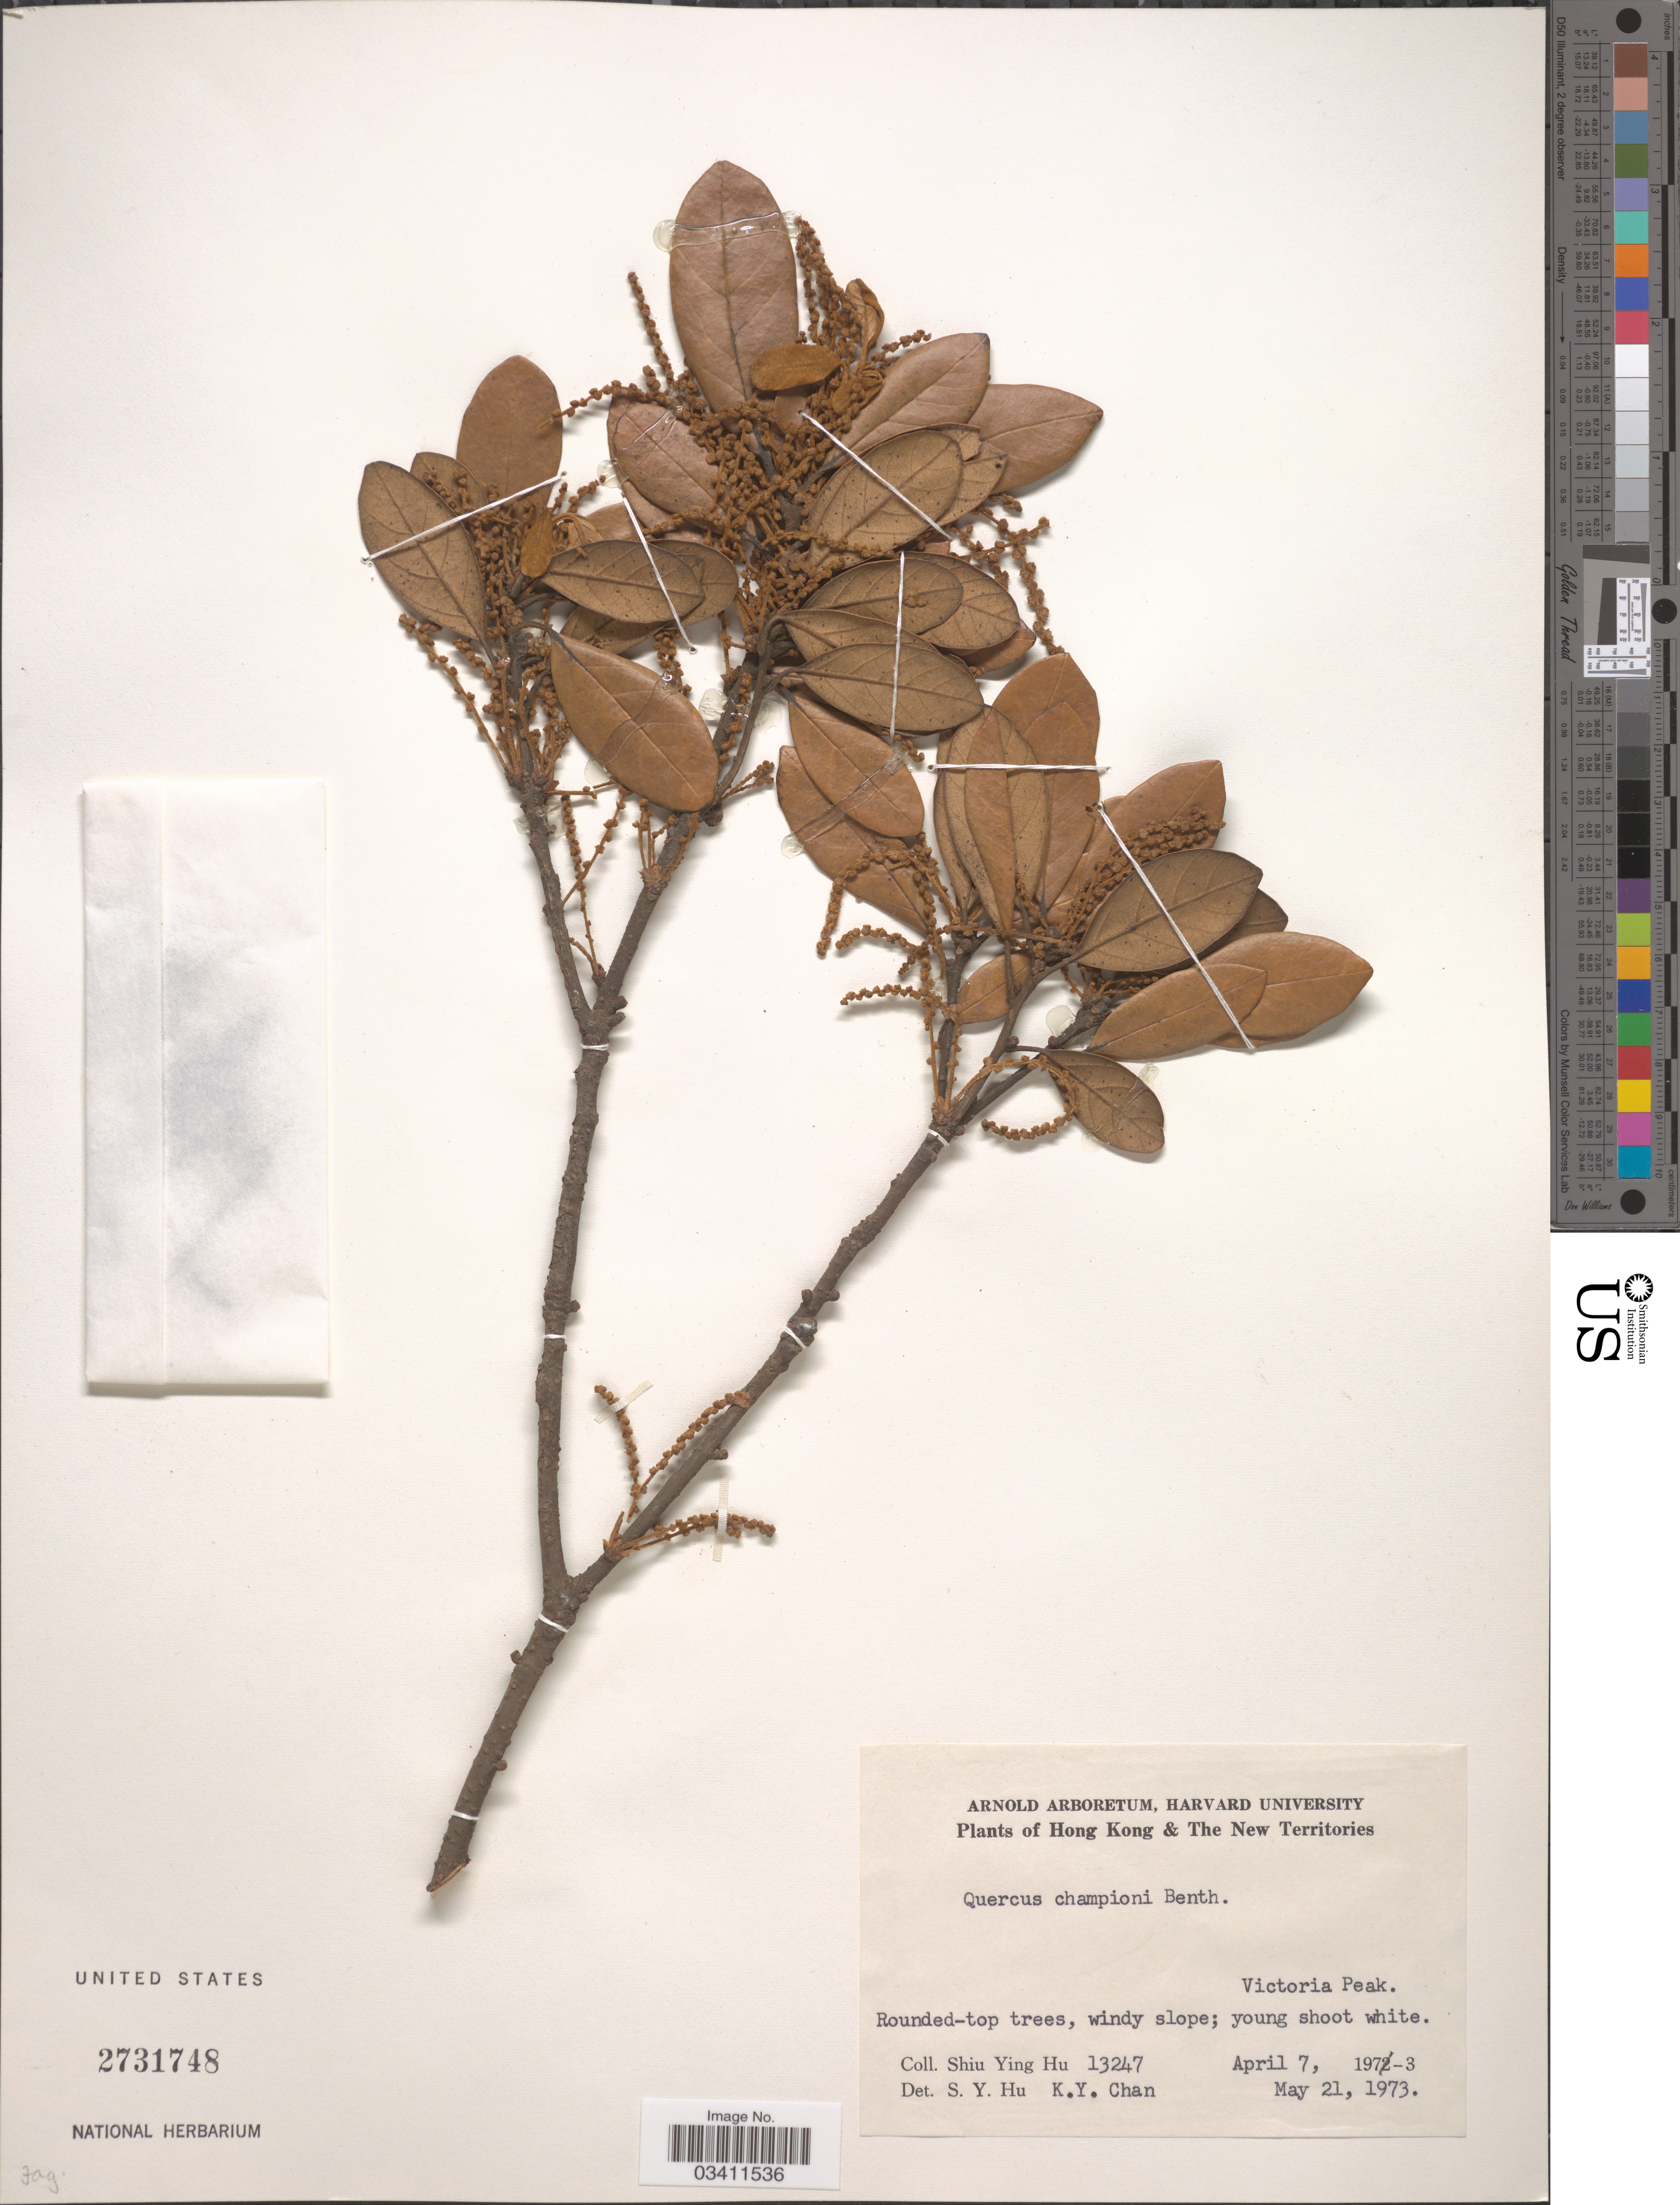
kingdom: Plantae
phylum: Tracheophyta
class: Magnoliopsida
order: Fagales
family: Fagaceae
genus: Quercus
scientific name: Quercus championii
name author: Benth.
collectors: S. Y. Hu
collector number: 13247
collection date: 1973-04-07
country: China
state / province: Hong Kong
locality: The New Territories. Victoria Peak.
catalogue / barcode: US 2731748